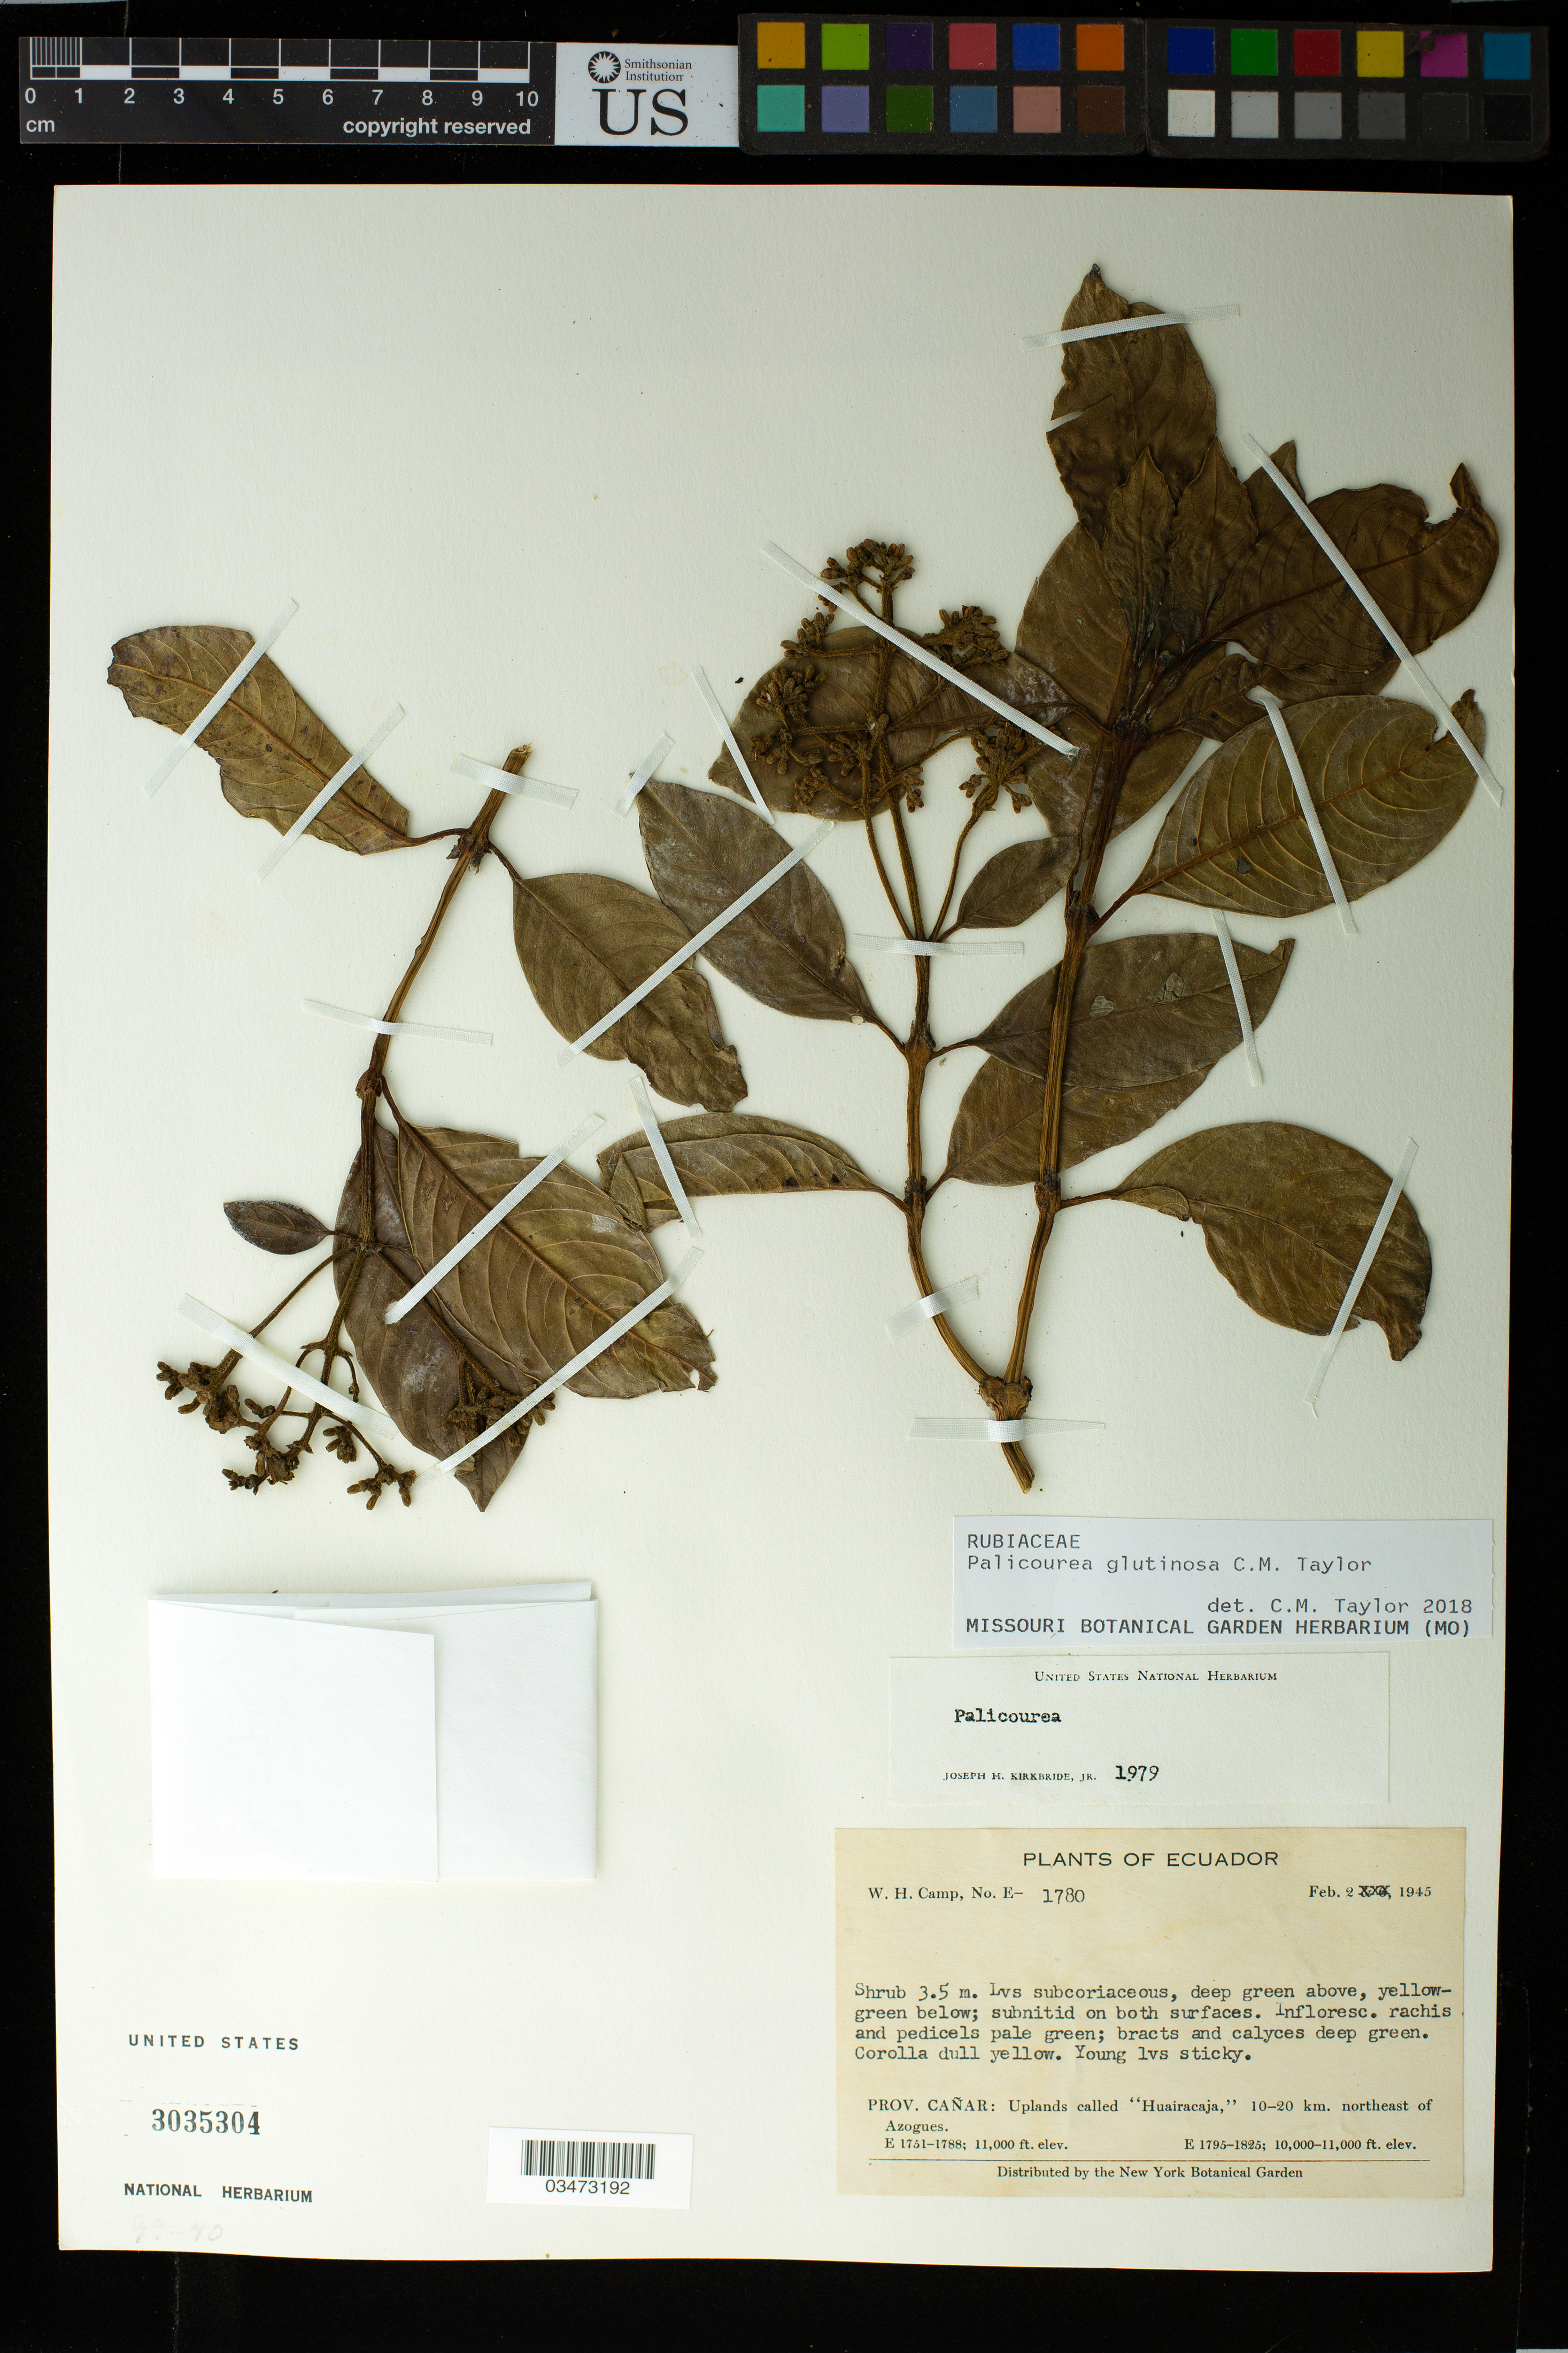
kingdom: Plantae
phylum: Tracheophyta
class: Magnoliopsida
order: Gentianales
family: Rubiaceae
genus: Palicourea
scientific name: Palicourea glutinosa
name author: C.M. Taylor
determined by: Taylor, Charlotte M.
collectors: W. H. Camp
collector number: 1780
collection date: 1945-02-02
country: Ecuador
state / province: Cañar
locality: Uplands called "Huairacaja", 10-20km northeast of Azogues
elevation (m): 3353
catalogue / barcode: US 3035304